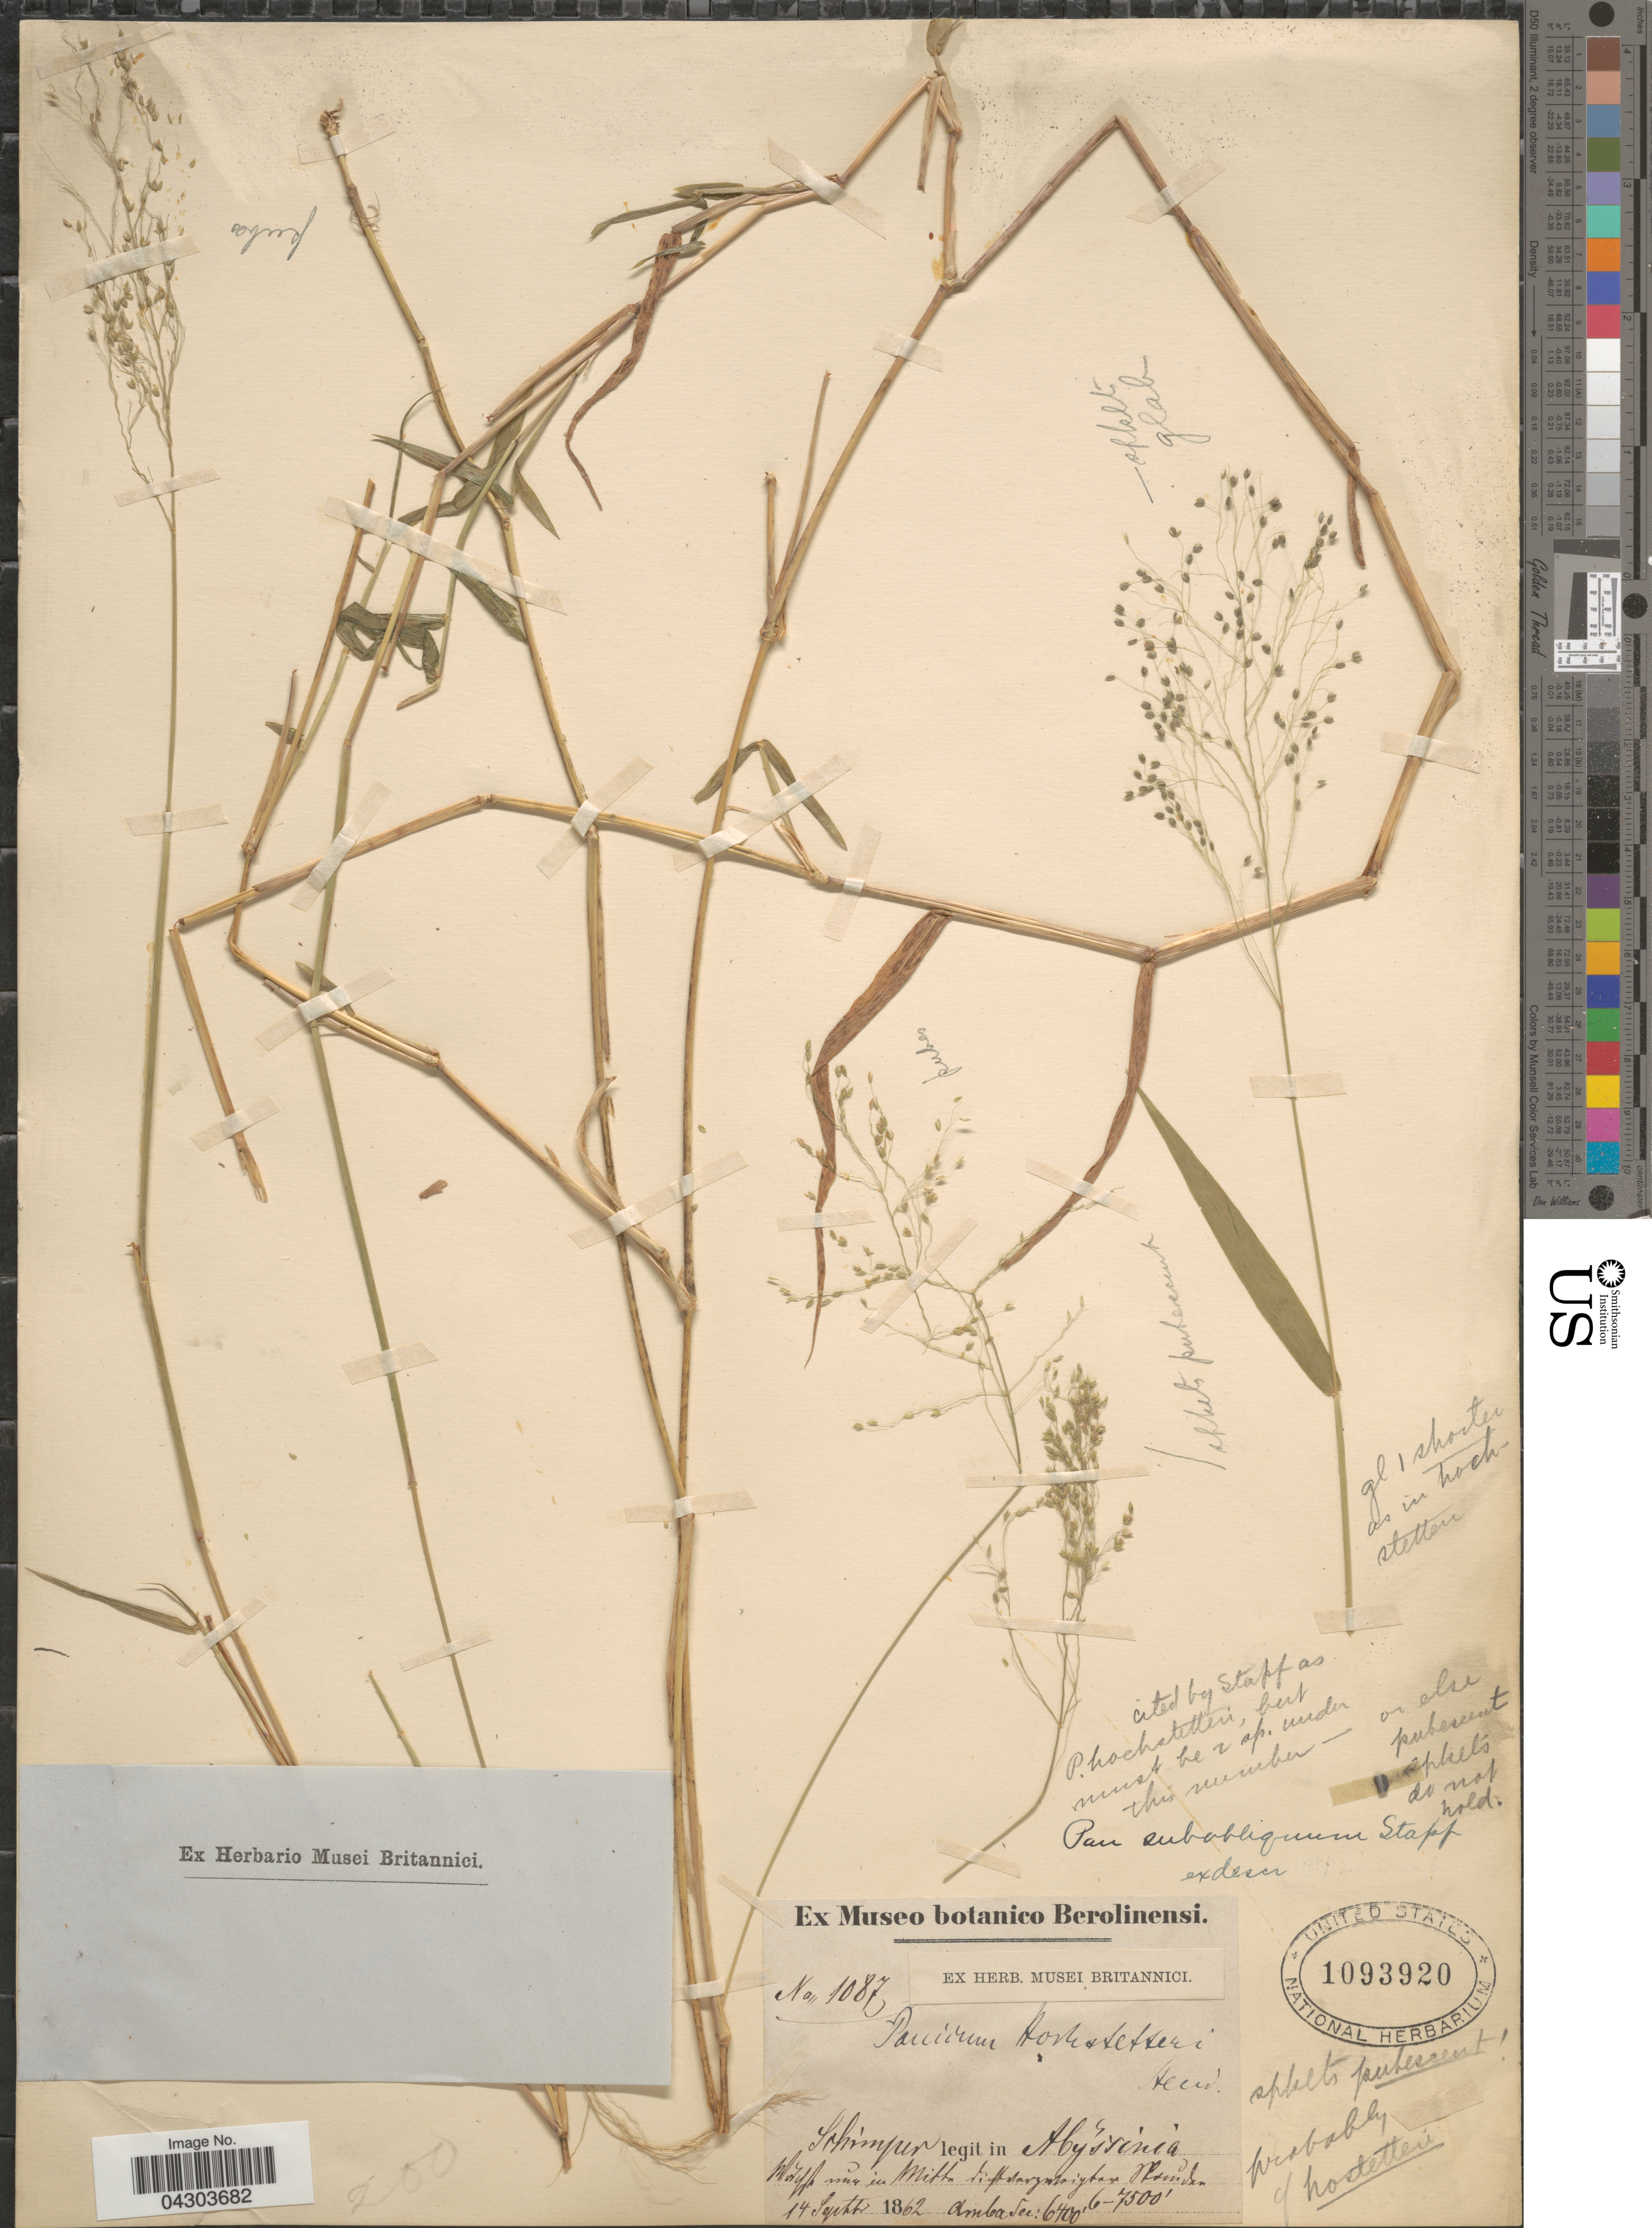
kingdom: Plantae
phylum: Tracheophyta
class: Liliopsida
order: Poales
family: Poaceae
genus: Panicum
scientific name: Panicum hochstetteri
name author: Steud.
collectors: -. Schimper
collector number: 1087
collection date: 1862-09-14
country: Ethiopia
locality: Abyssinia. [Foreign script]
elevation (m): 1829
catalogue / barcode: US 1093920